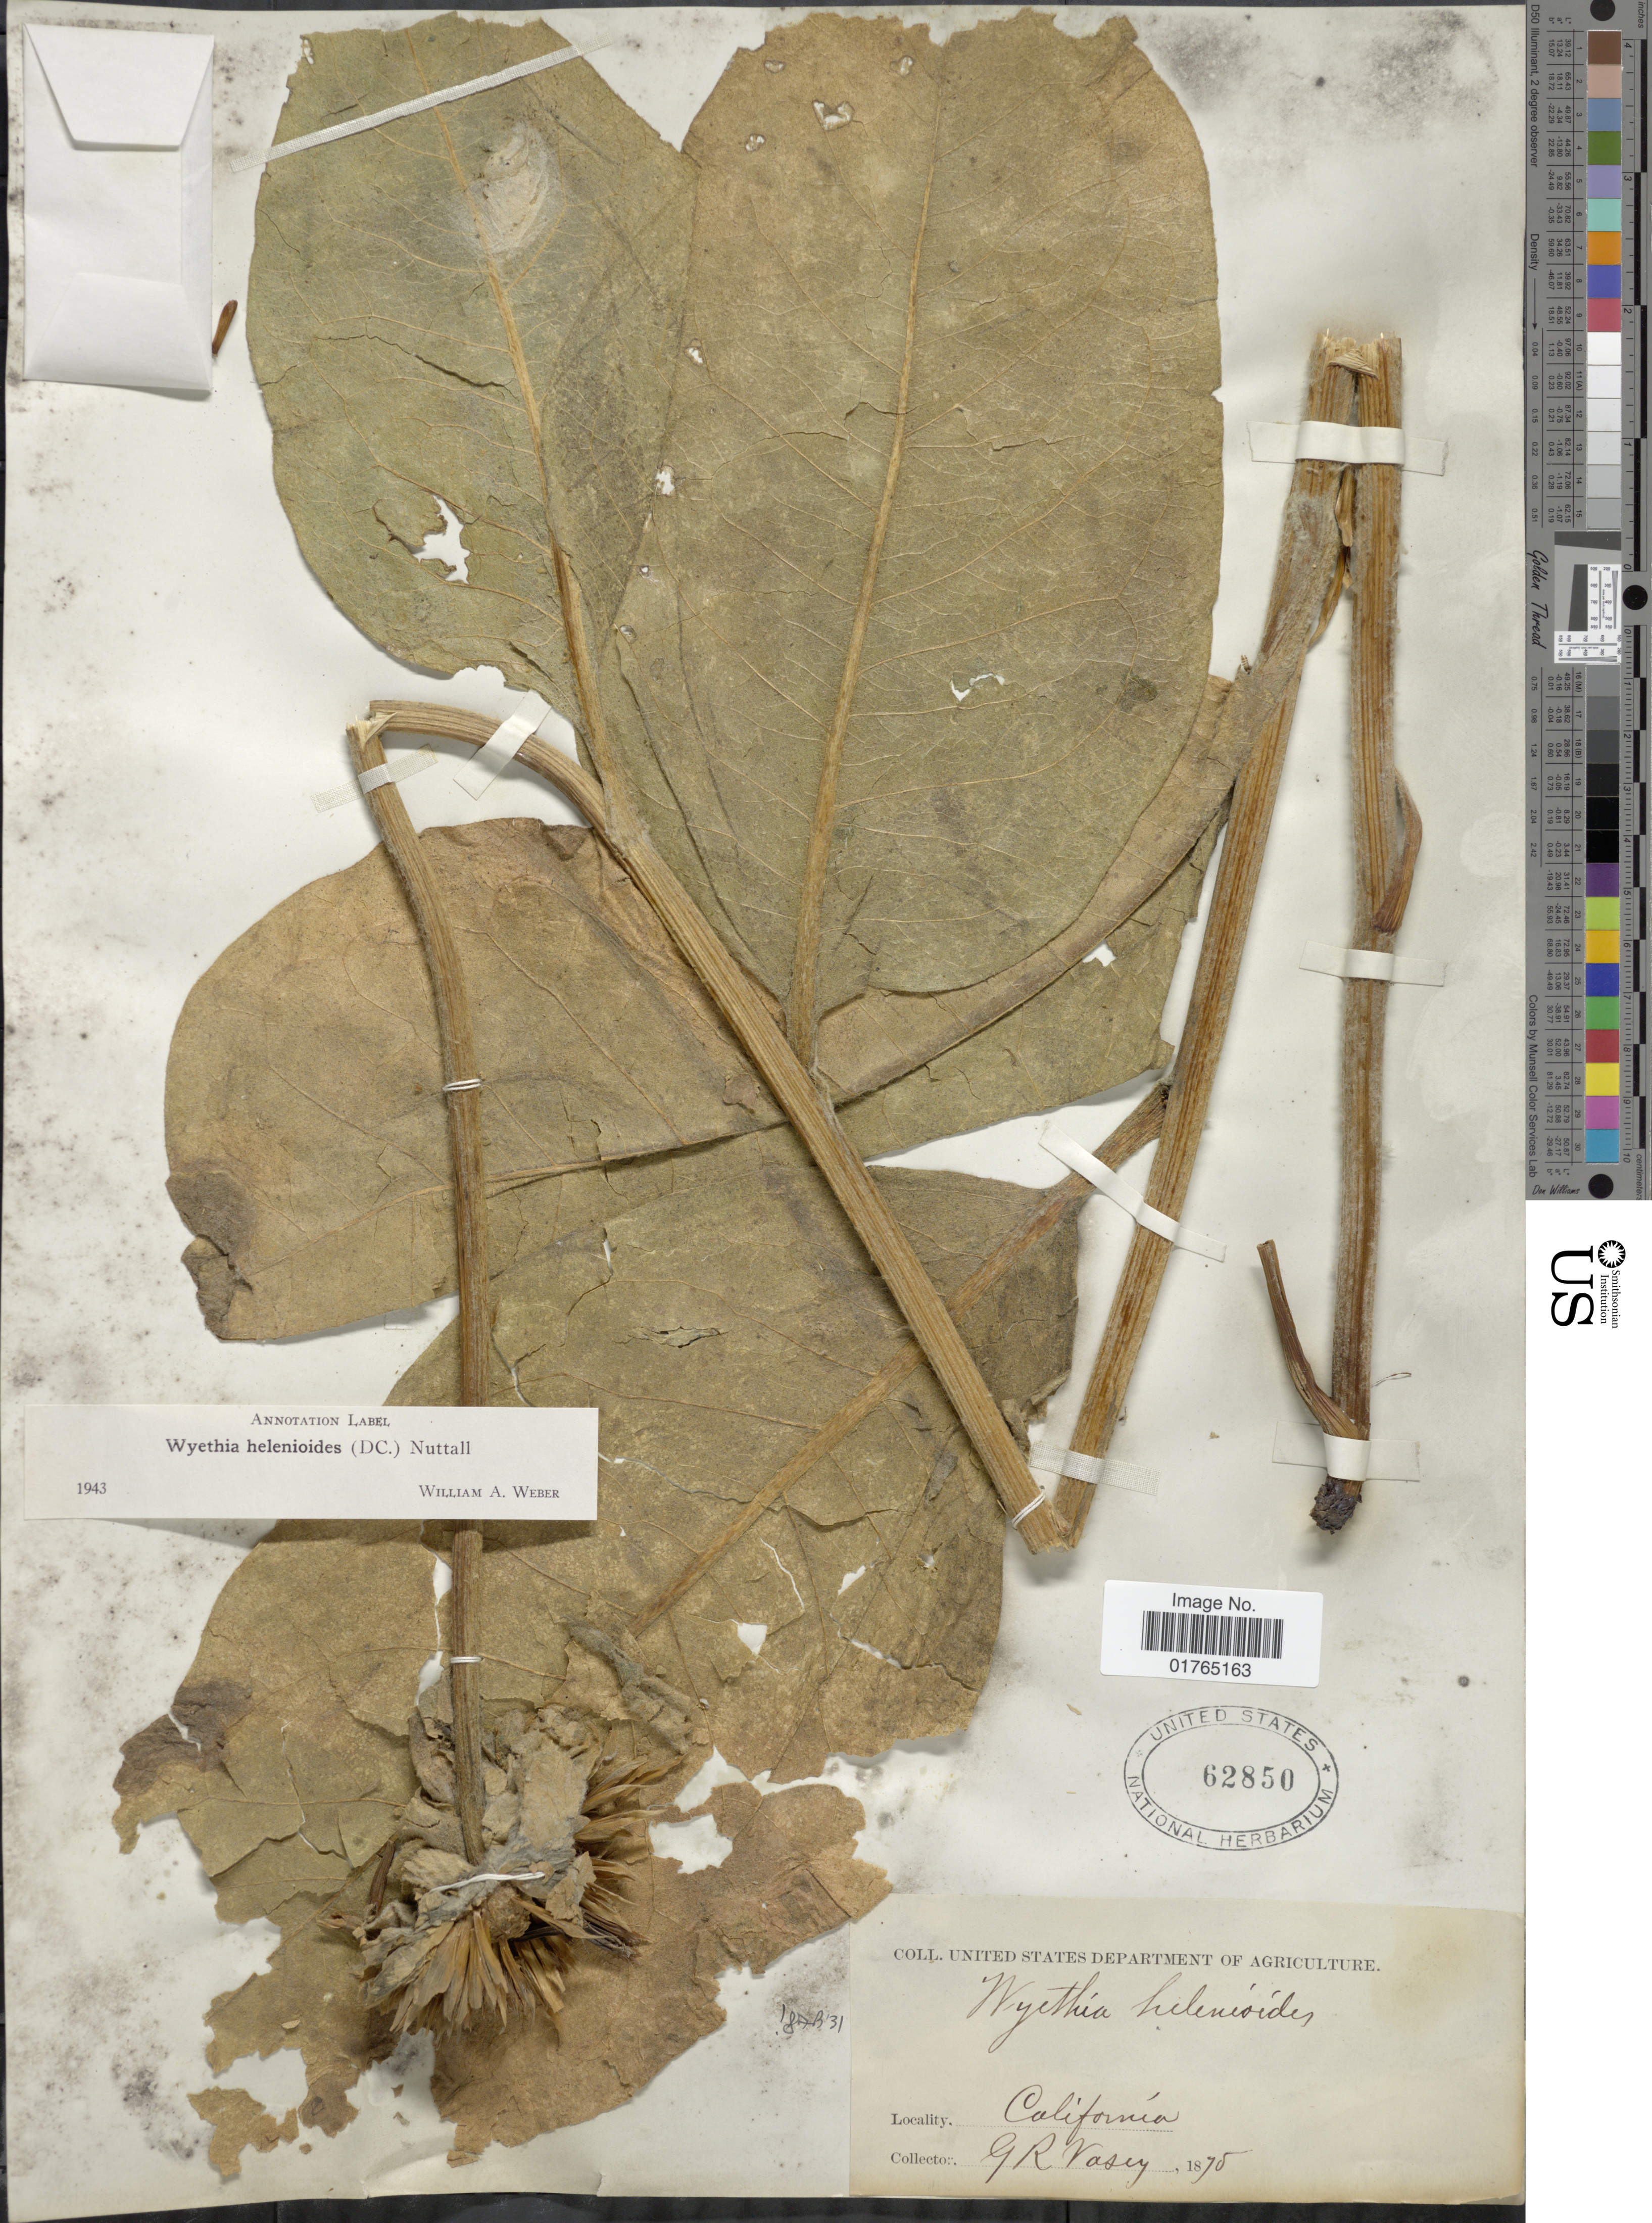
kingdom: Plantae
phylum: Tracheophyta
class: Magnoliopsida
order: Asterales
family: Asteraceae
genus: Wyethia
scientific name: Wyethia helenioides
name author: (DC.) Nutt.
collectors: G. R. Vasey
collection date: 1875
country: United States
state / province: California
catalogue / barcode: US 62850